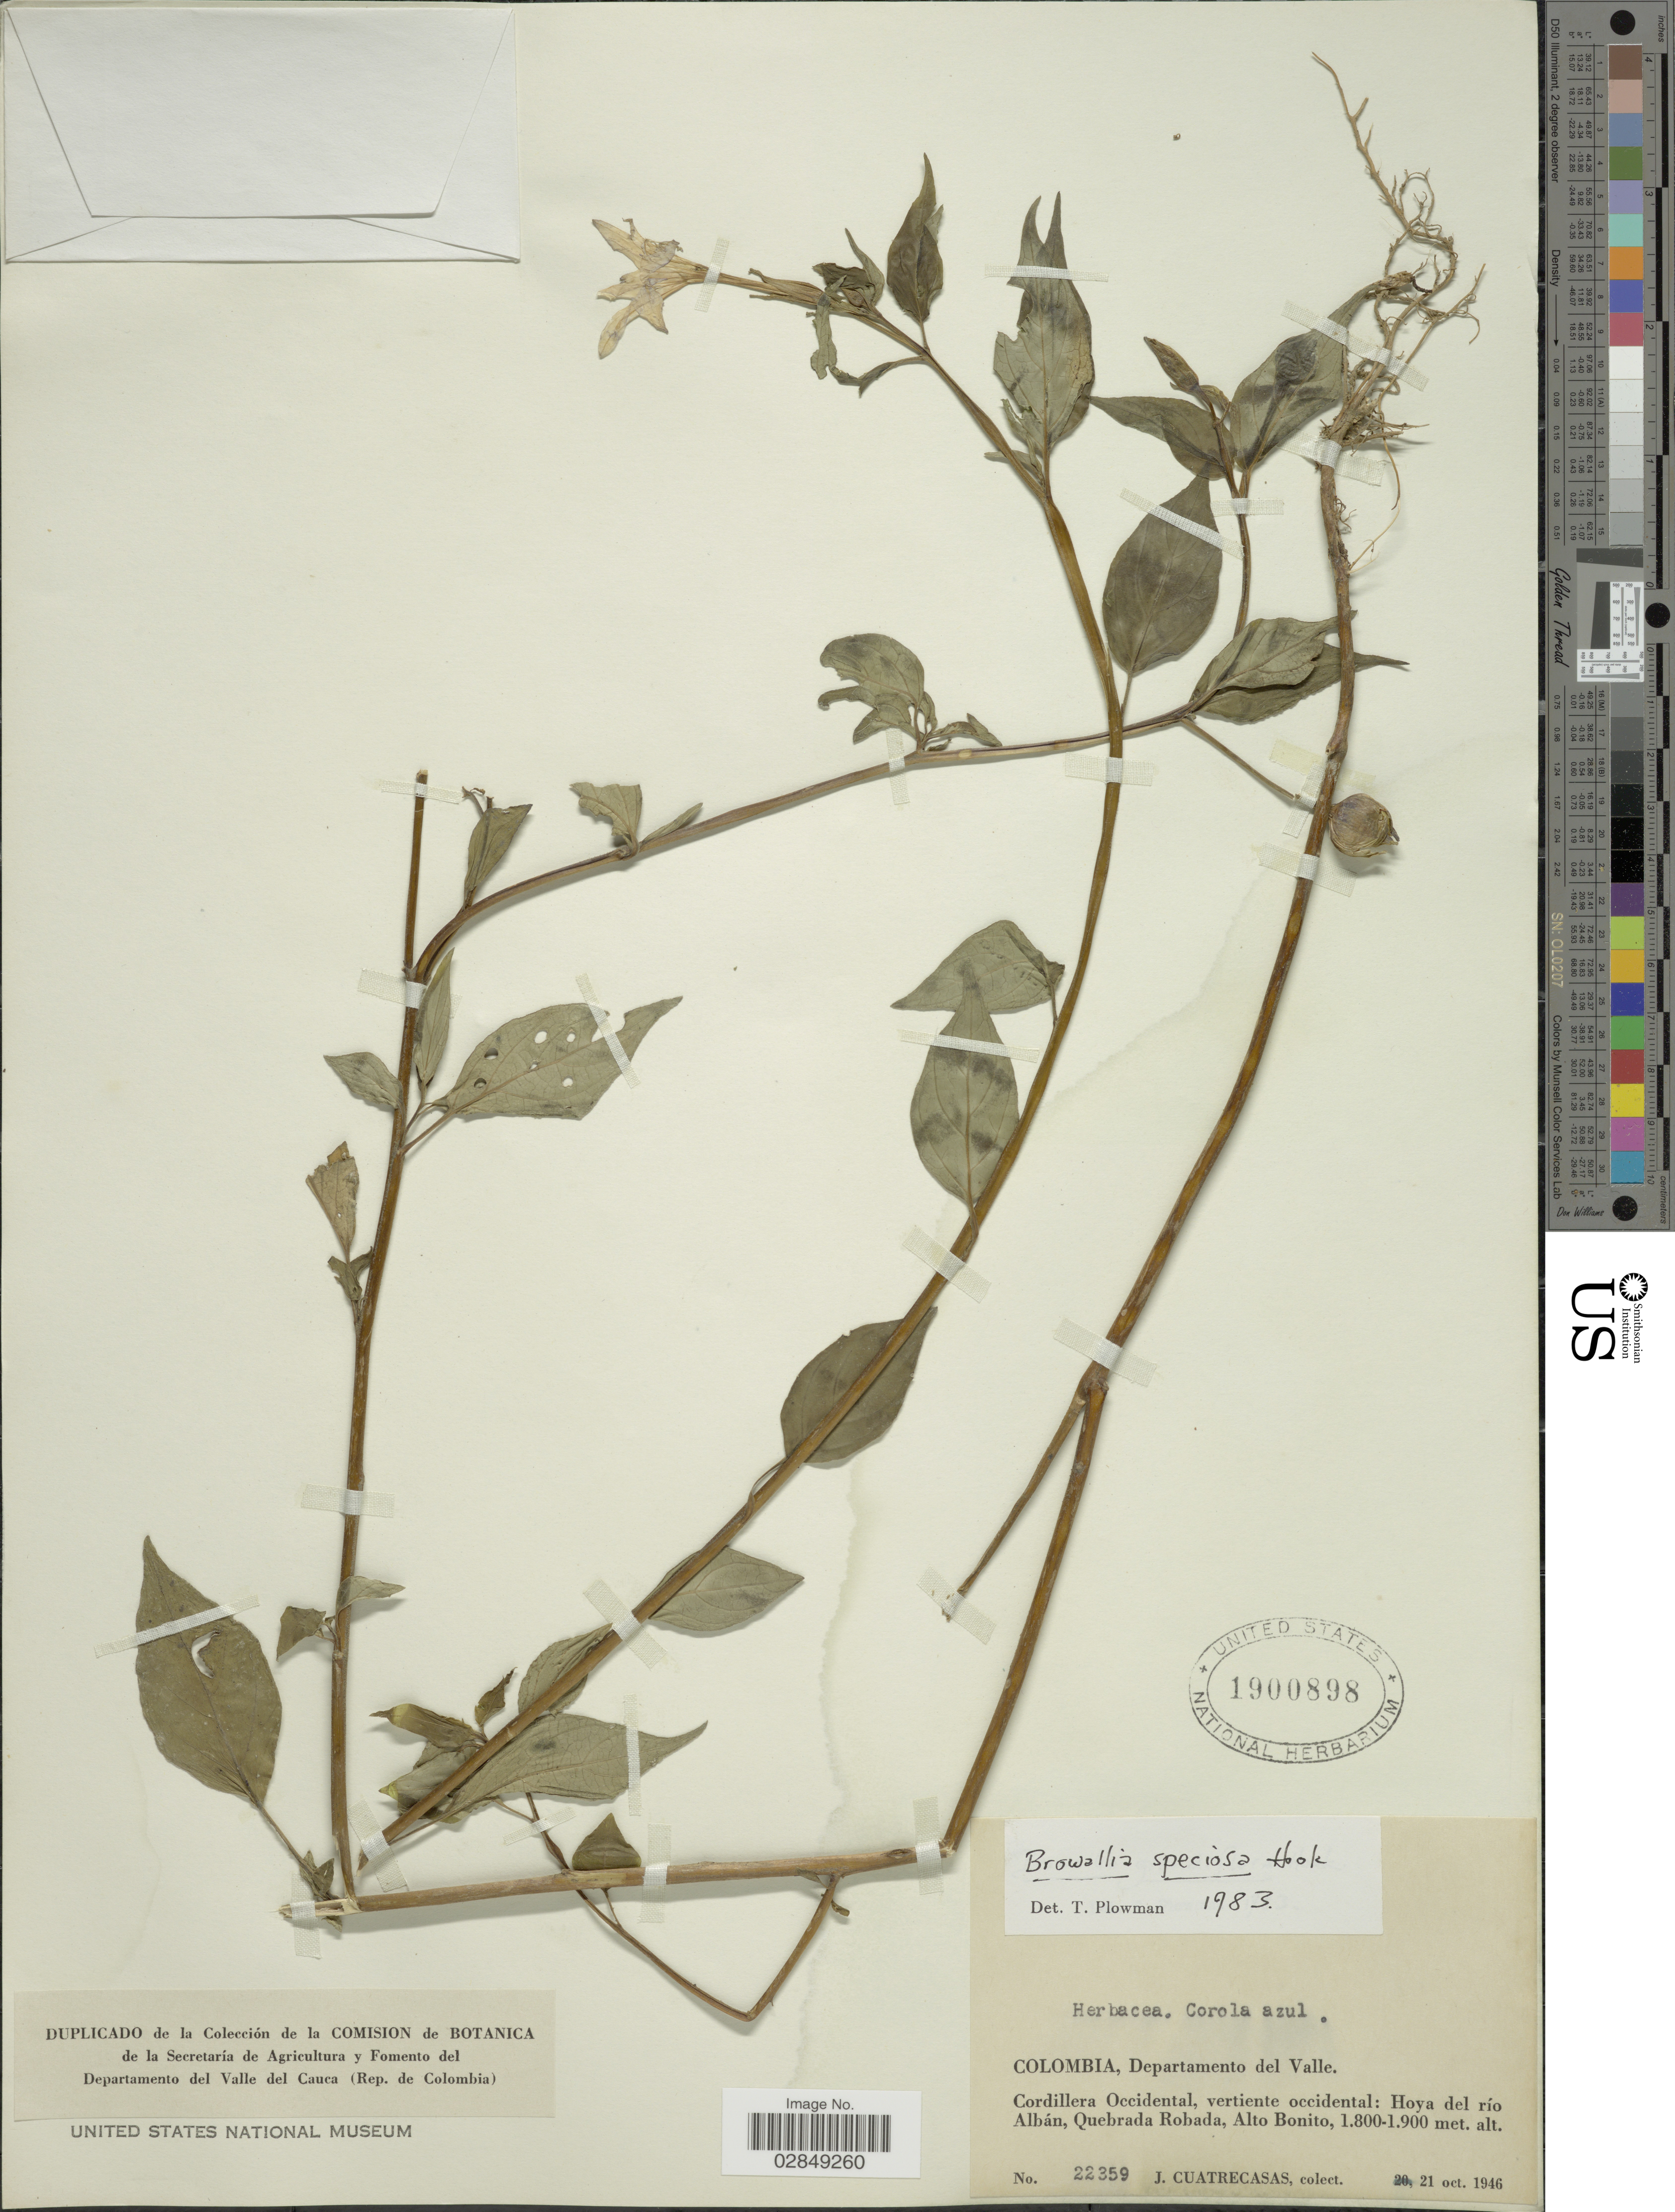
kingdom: Plantae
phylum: Tracheophyta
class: Magnoliopsida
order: Solanales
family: Solanaceae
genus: Browallia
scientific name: Browallia speciosa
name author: Hook.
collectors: J. Cuatrecasas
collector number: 22359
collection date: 1946-10-21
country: Colombia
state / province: Valle del Cauca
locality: Departamento del Valle. Cordillera Occidental, vertiente occidental: Hoya del río Albán, Quebrada Robada, Alto Bonito.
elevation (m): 1800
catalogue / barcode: US 1900898